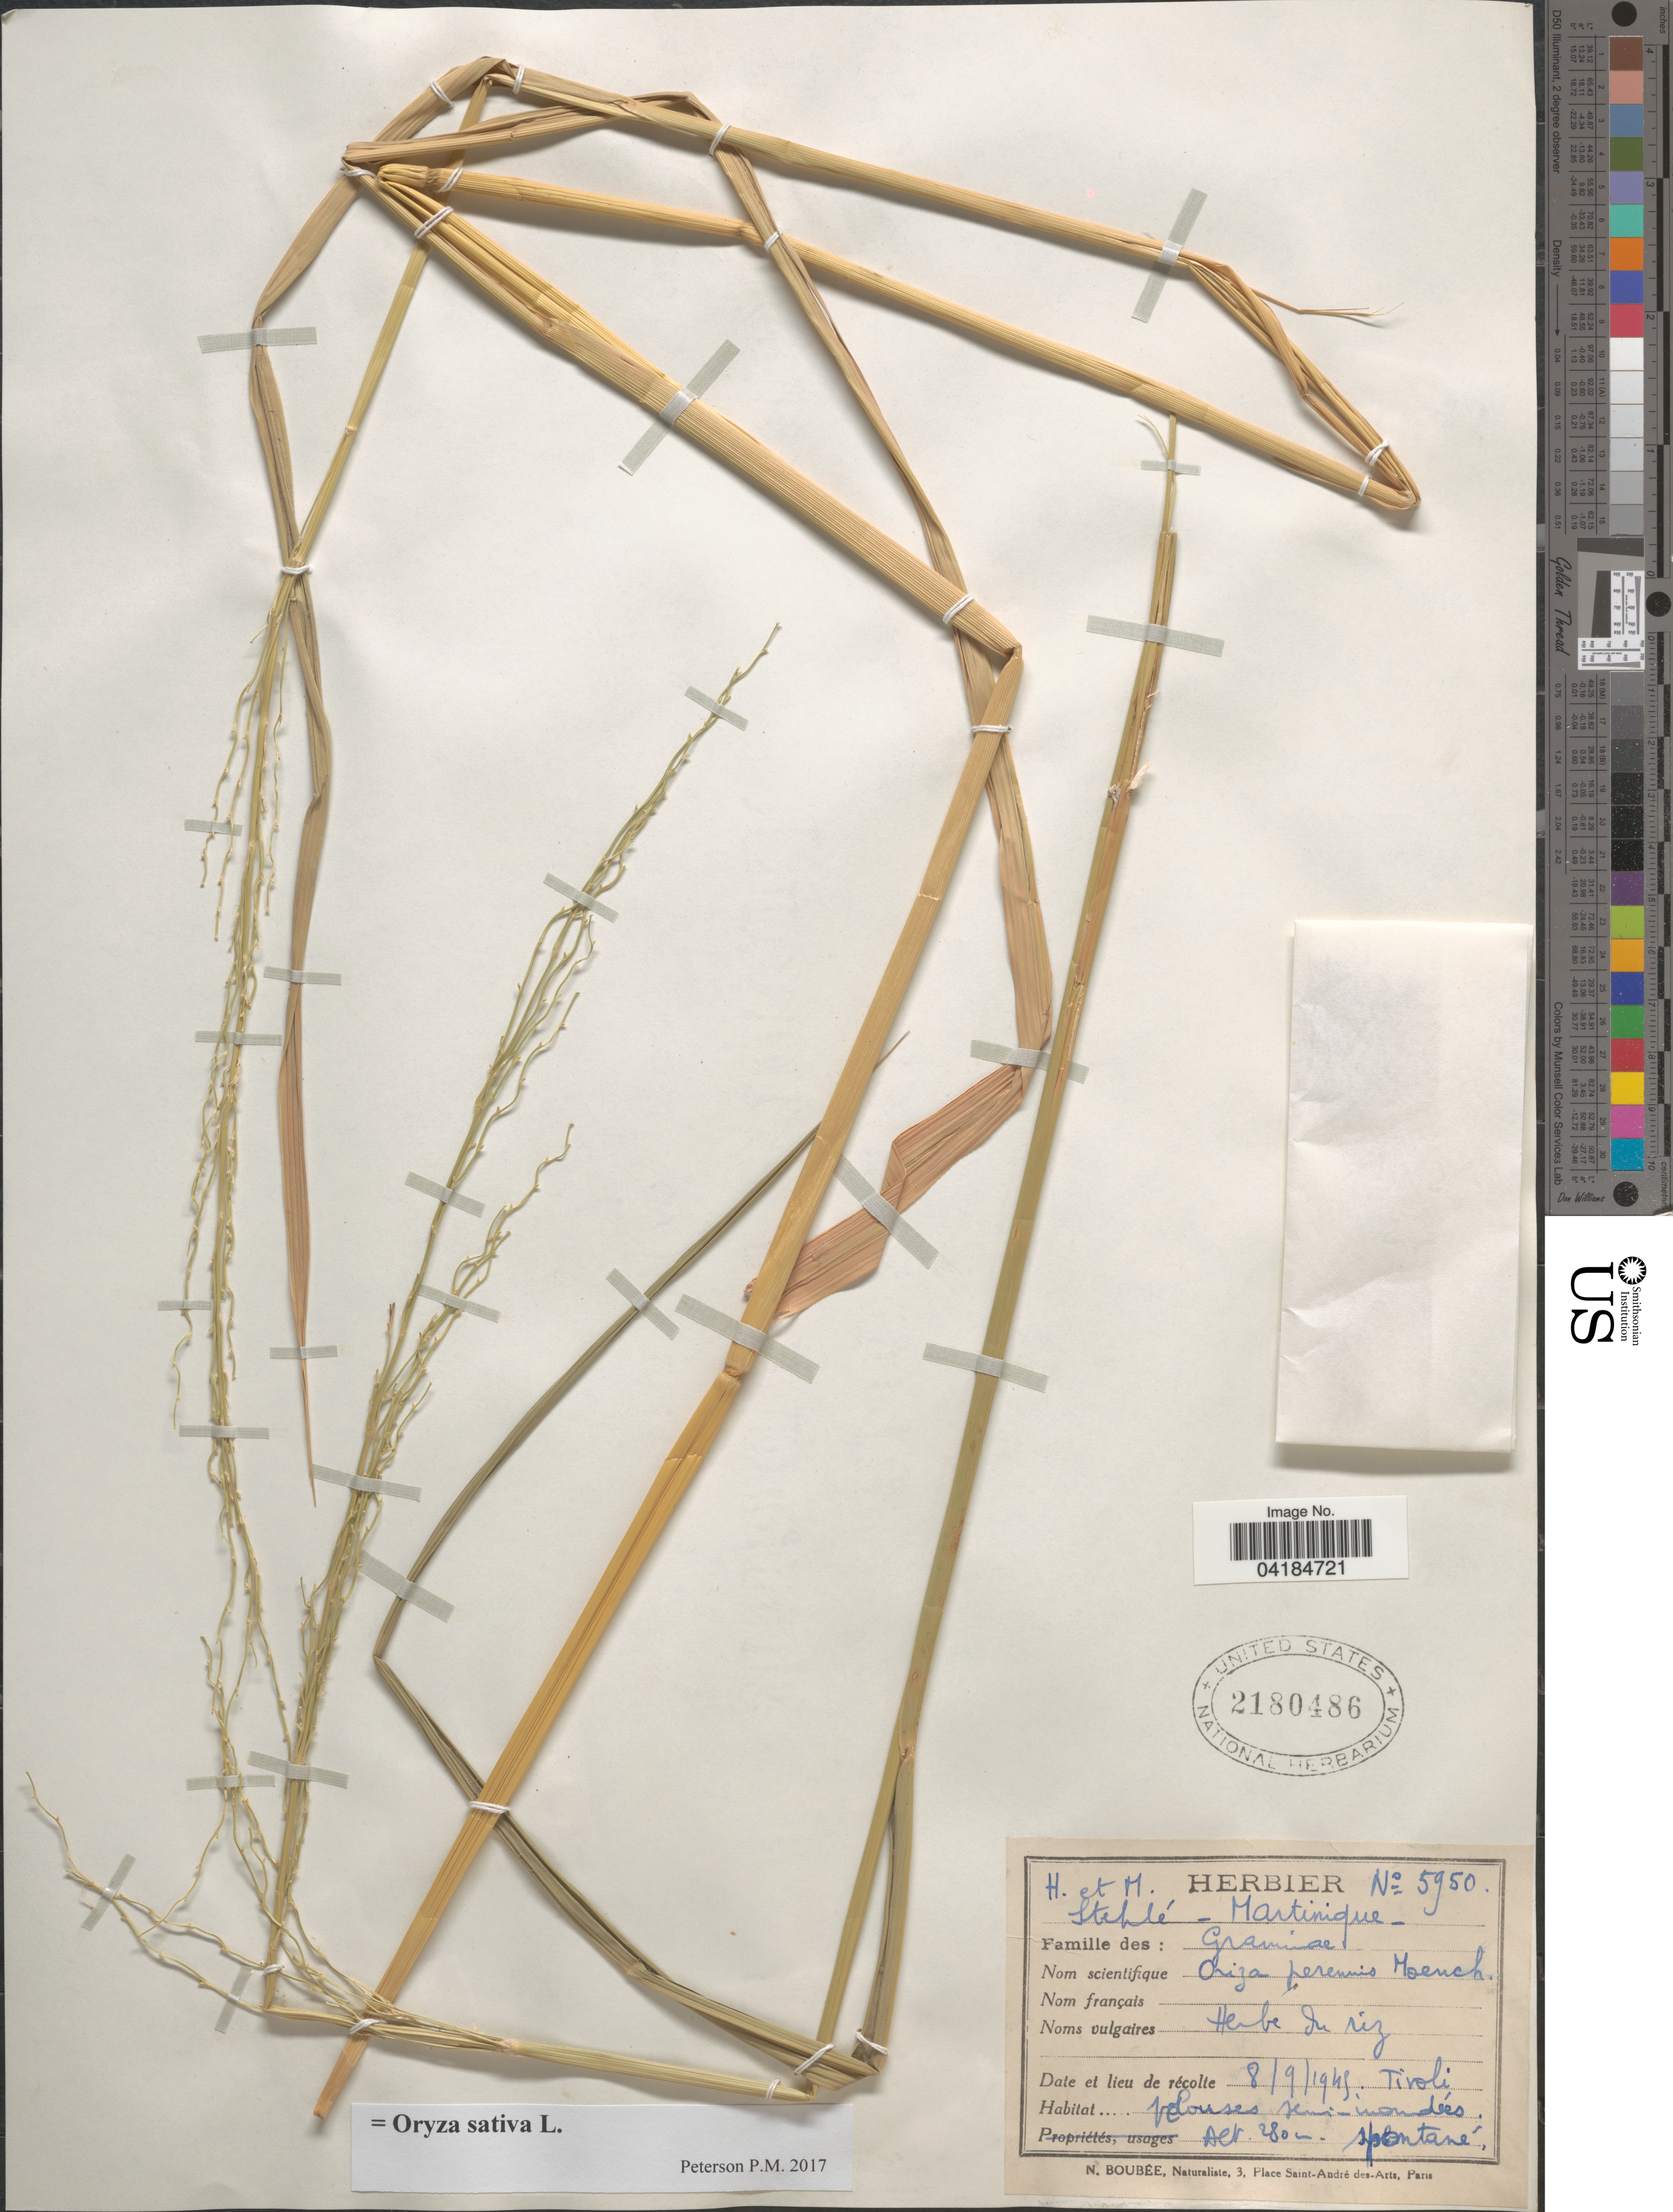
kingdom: Plantae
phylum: Tracheophyta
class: Liliopsida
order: Poales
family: Poaceae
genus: Oryza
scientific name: Oryza sativa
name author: L.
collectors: H. Stehlé & M. Stehlé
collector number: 5950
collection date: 1945-09-08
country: Martinique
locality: Tiroli.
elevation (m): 280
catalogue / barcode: US 2180486